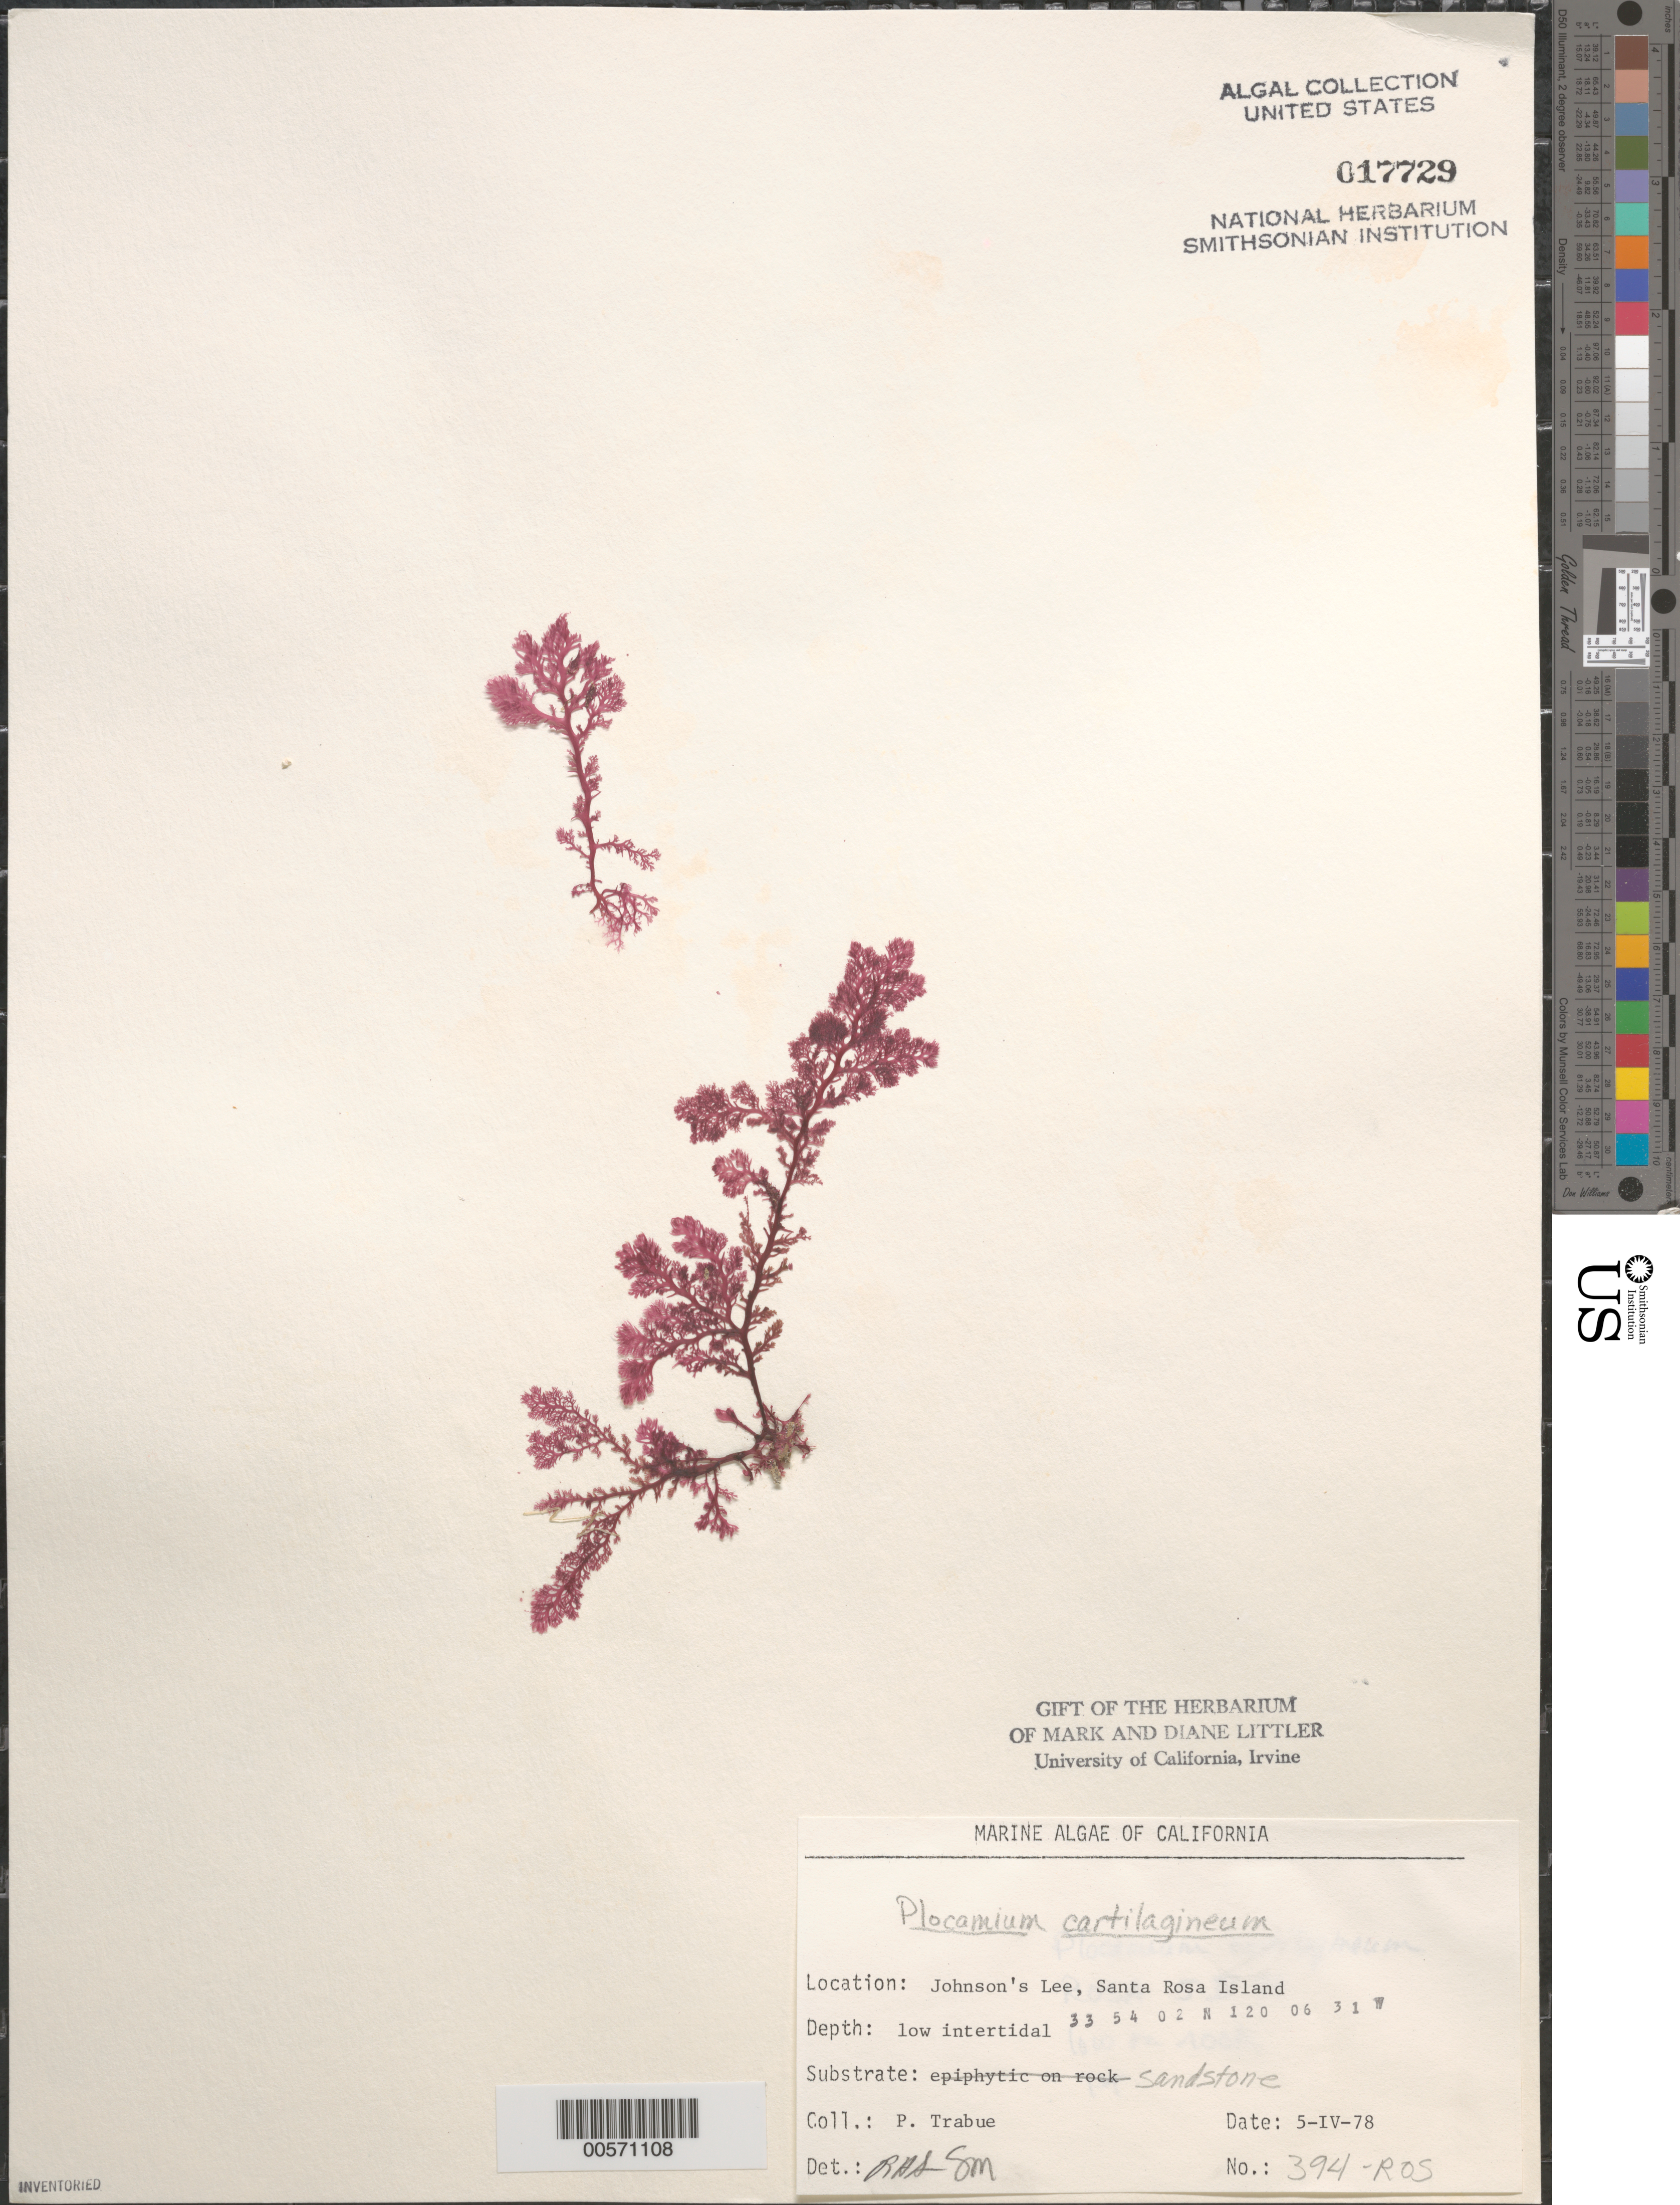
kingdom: Plantae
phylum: Rhodophyta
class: Florideophyceae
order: Plocamiales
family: Plocamiaceae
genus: Plocamium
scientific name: Plocamium cartilagineum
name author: (L.) P.S. Dixon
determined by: Sims, Robert H.; Murray, S. N.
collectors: P. J. Trabue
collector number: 394-ros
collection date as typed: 05 Apr 1978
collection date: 1978-04-05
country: United States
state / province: California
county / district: Santa Barbara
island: Santa Rosa Island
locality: Johnson's Lee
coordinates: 33 54 02 N, 120 06 31 W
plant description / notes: BLM-SOCALBIGHT Rocky Intertidal Survey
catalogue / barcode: US 17729